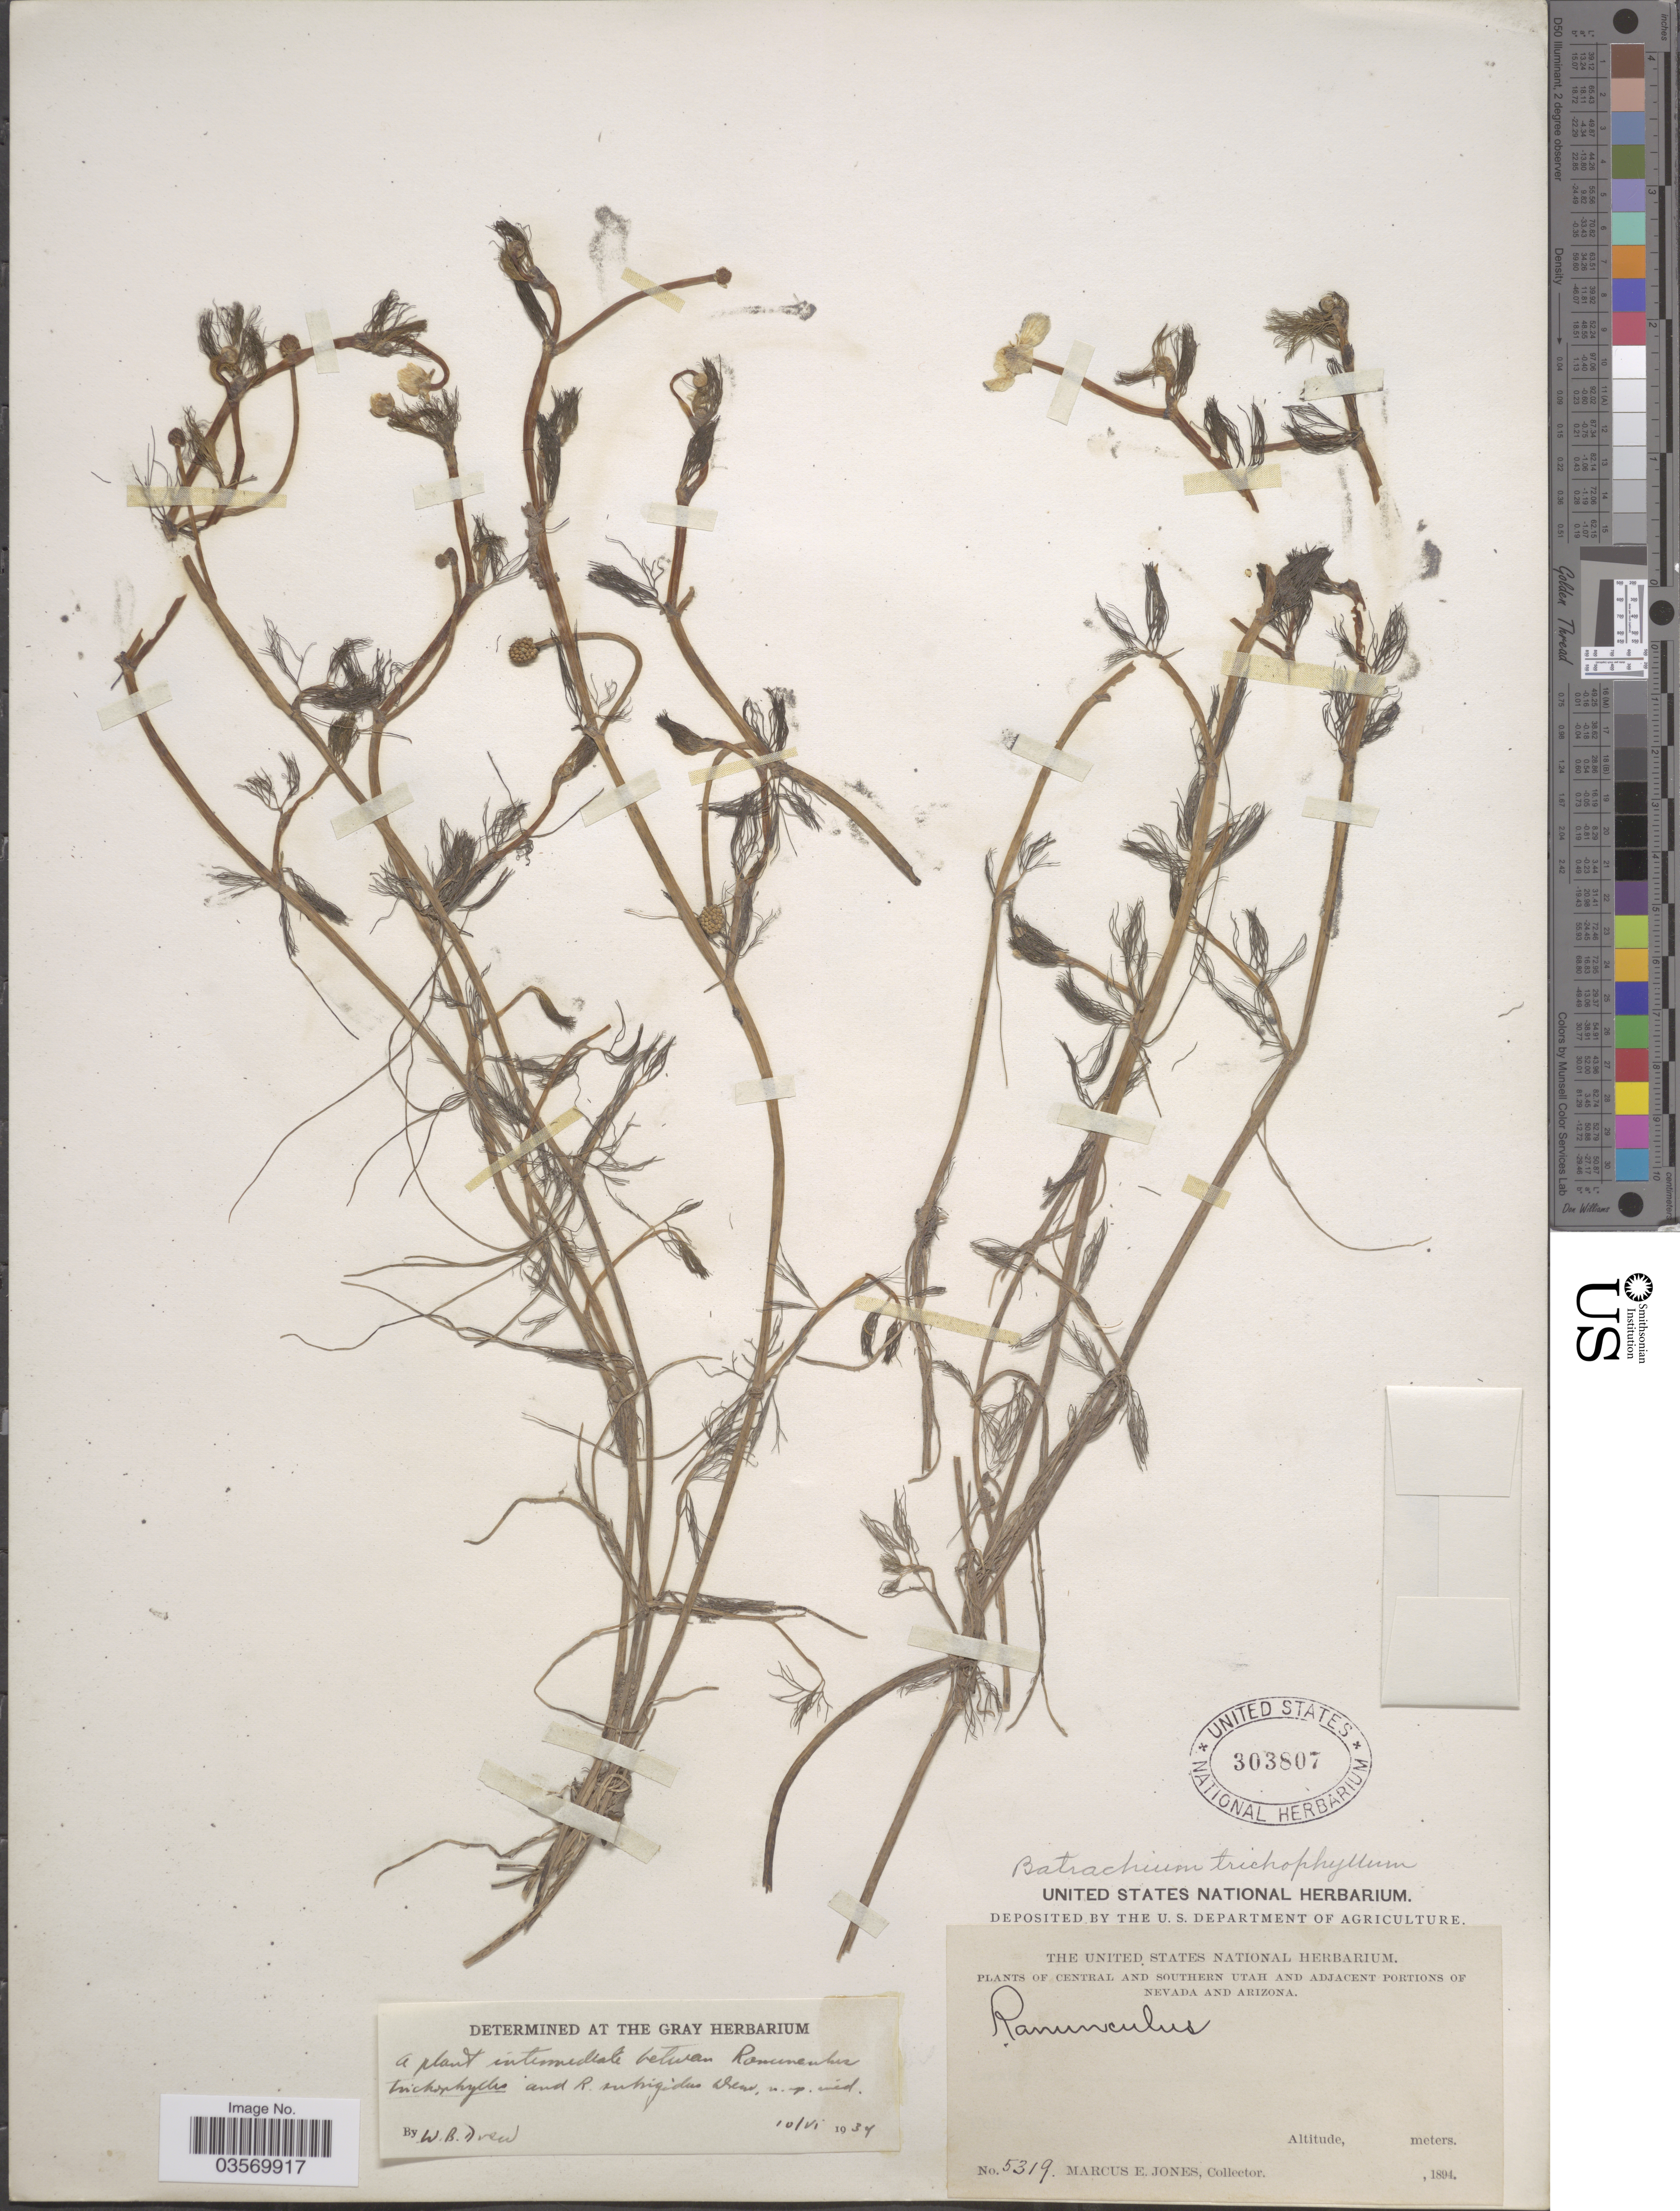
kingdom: Plantae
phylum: Tracheophyta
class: Magnoliopsida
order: Ranunculales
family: Ranunculaceae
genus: Ranunculus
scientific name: Ranunculus trichophyllus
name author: Chaix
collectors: M. E. Jones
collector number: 5319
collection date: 1894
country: United States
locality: Central and Southern Utah and adjacent portions of Nevada and Arizona.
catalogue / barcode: US 303807